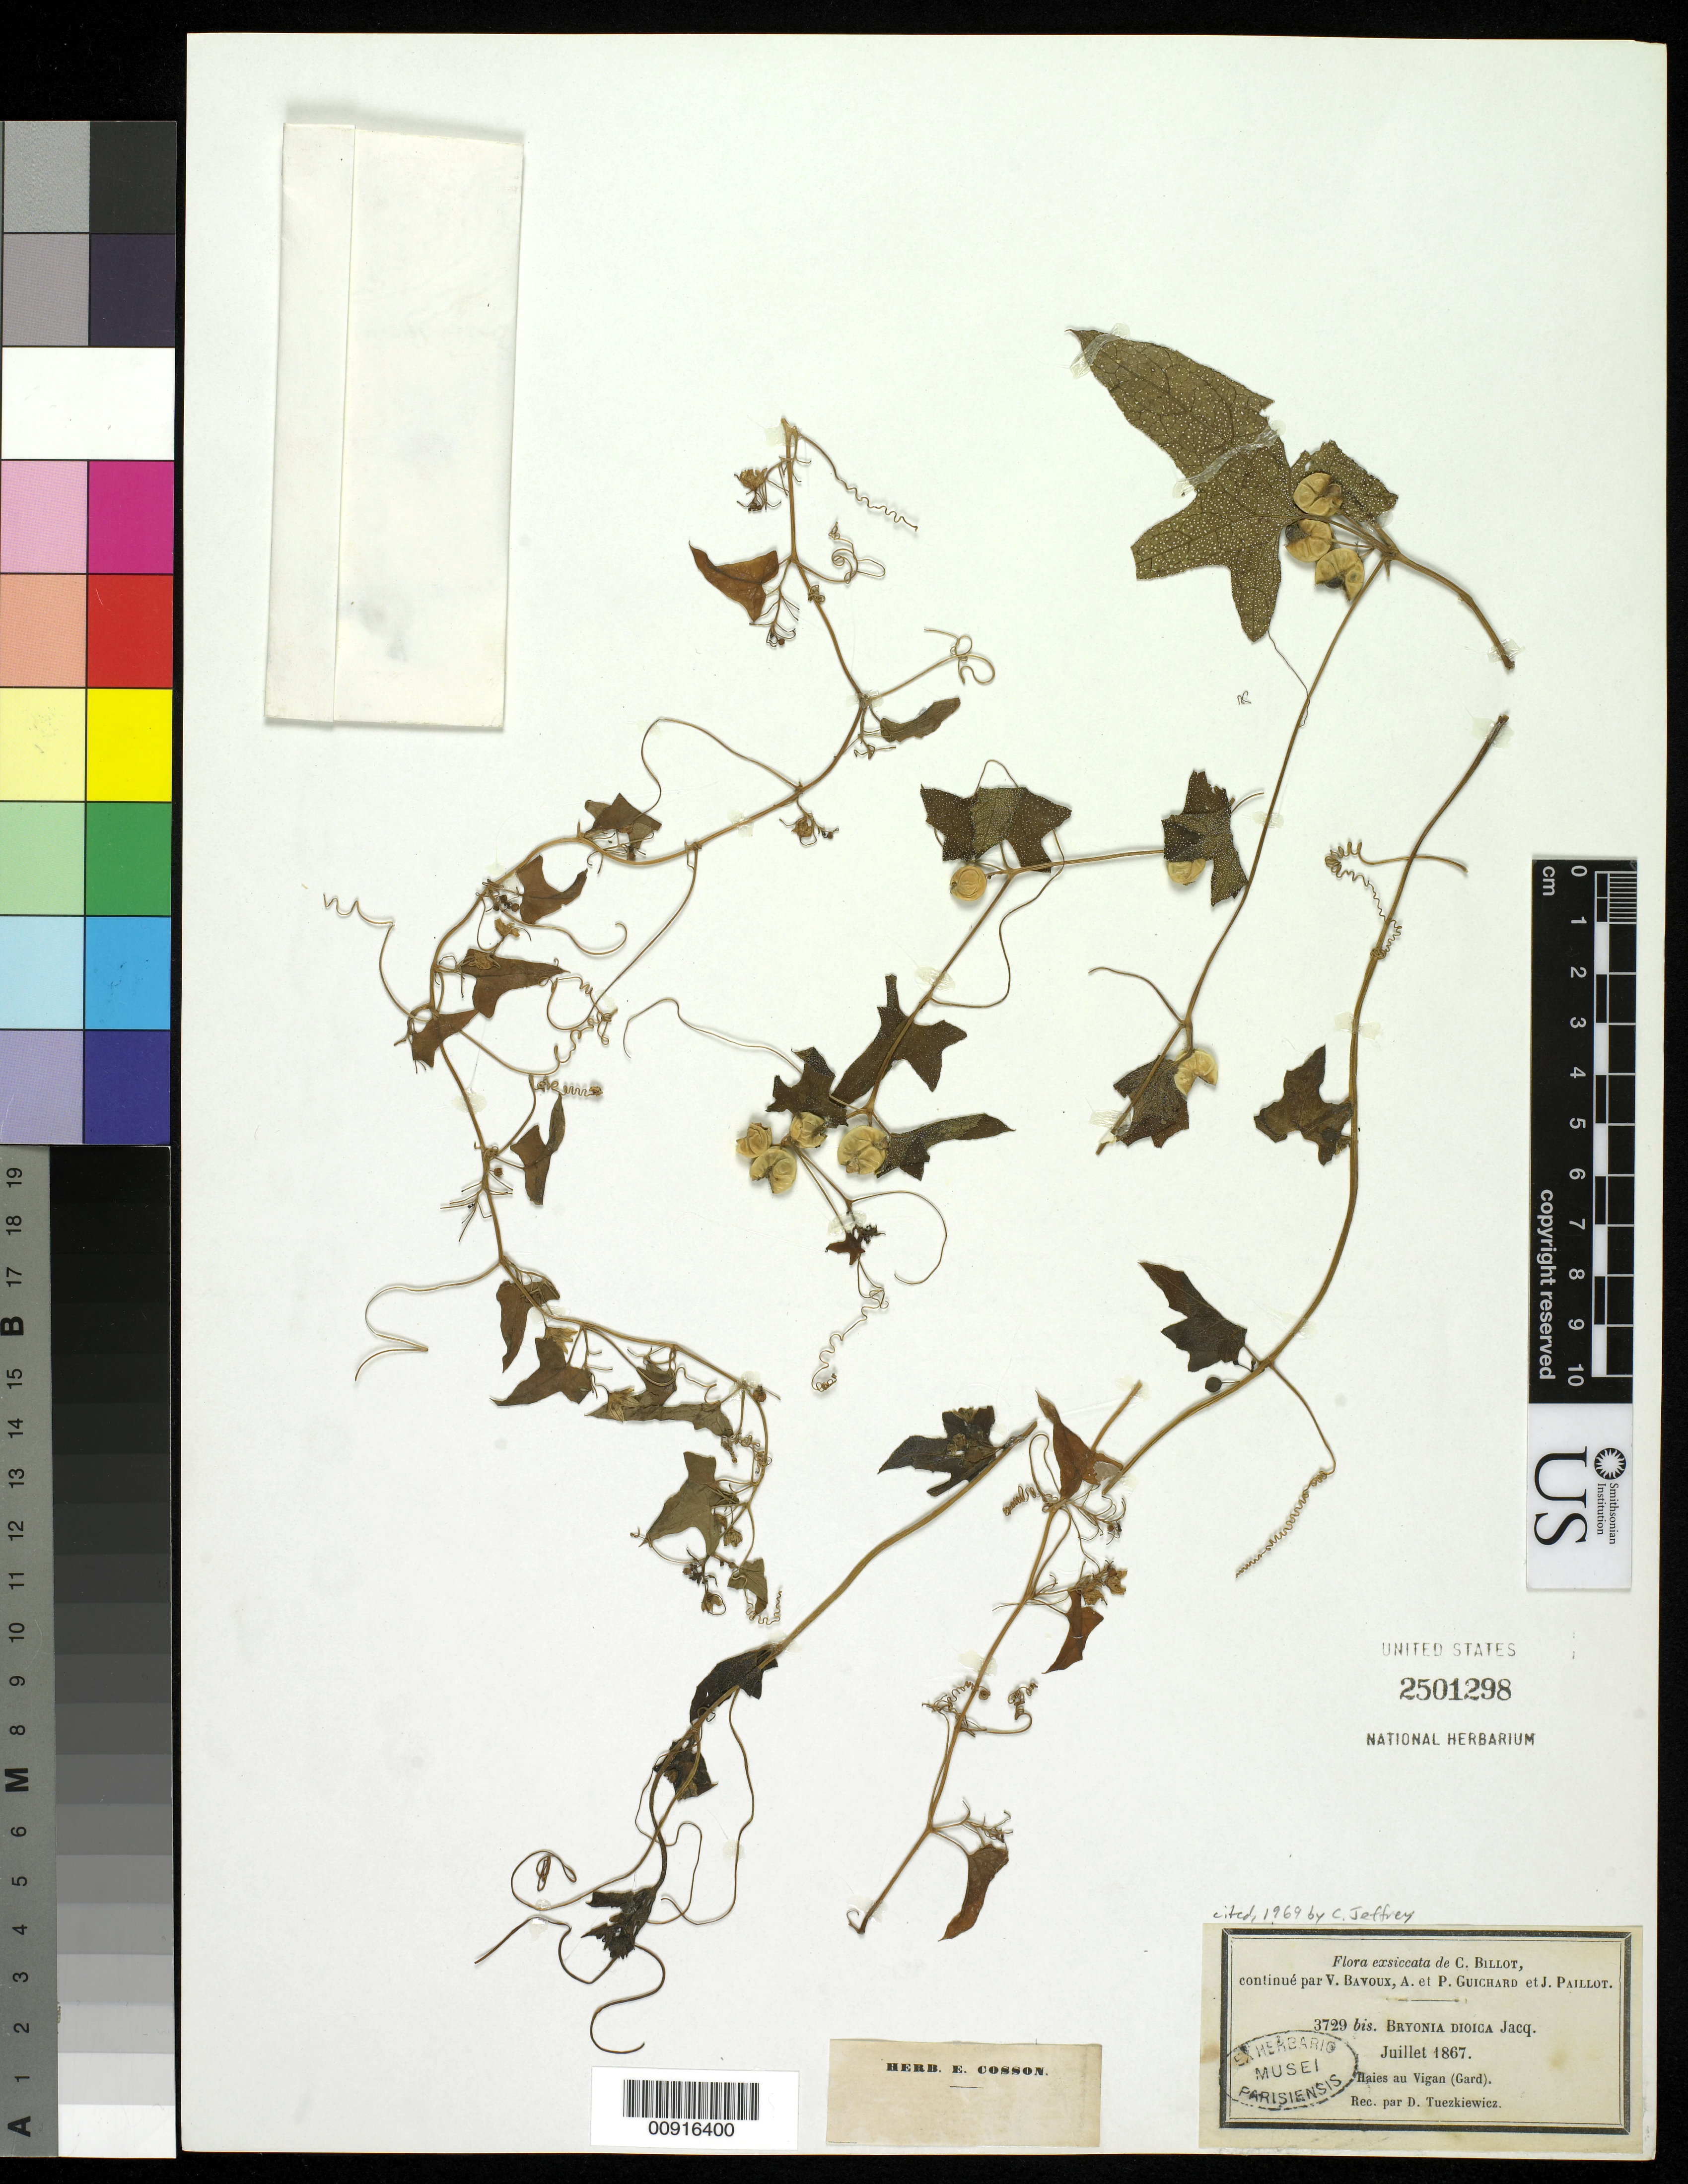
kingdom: Plantae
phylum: Tracheophyta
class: Magnoliopsida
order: Cucurbitales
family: Cucurbitaceae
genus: Bryonia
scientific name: Bryonia dioica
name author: Jacq.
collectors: D. Tuezkiewicz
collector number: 3729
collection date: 1867-07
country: France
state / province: Occitanie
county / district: Gard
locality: Haies au Vigan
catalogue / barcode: US 2501298